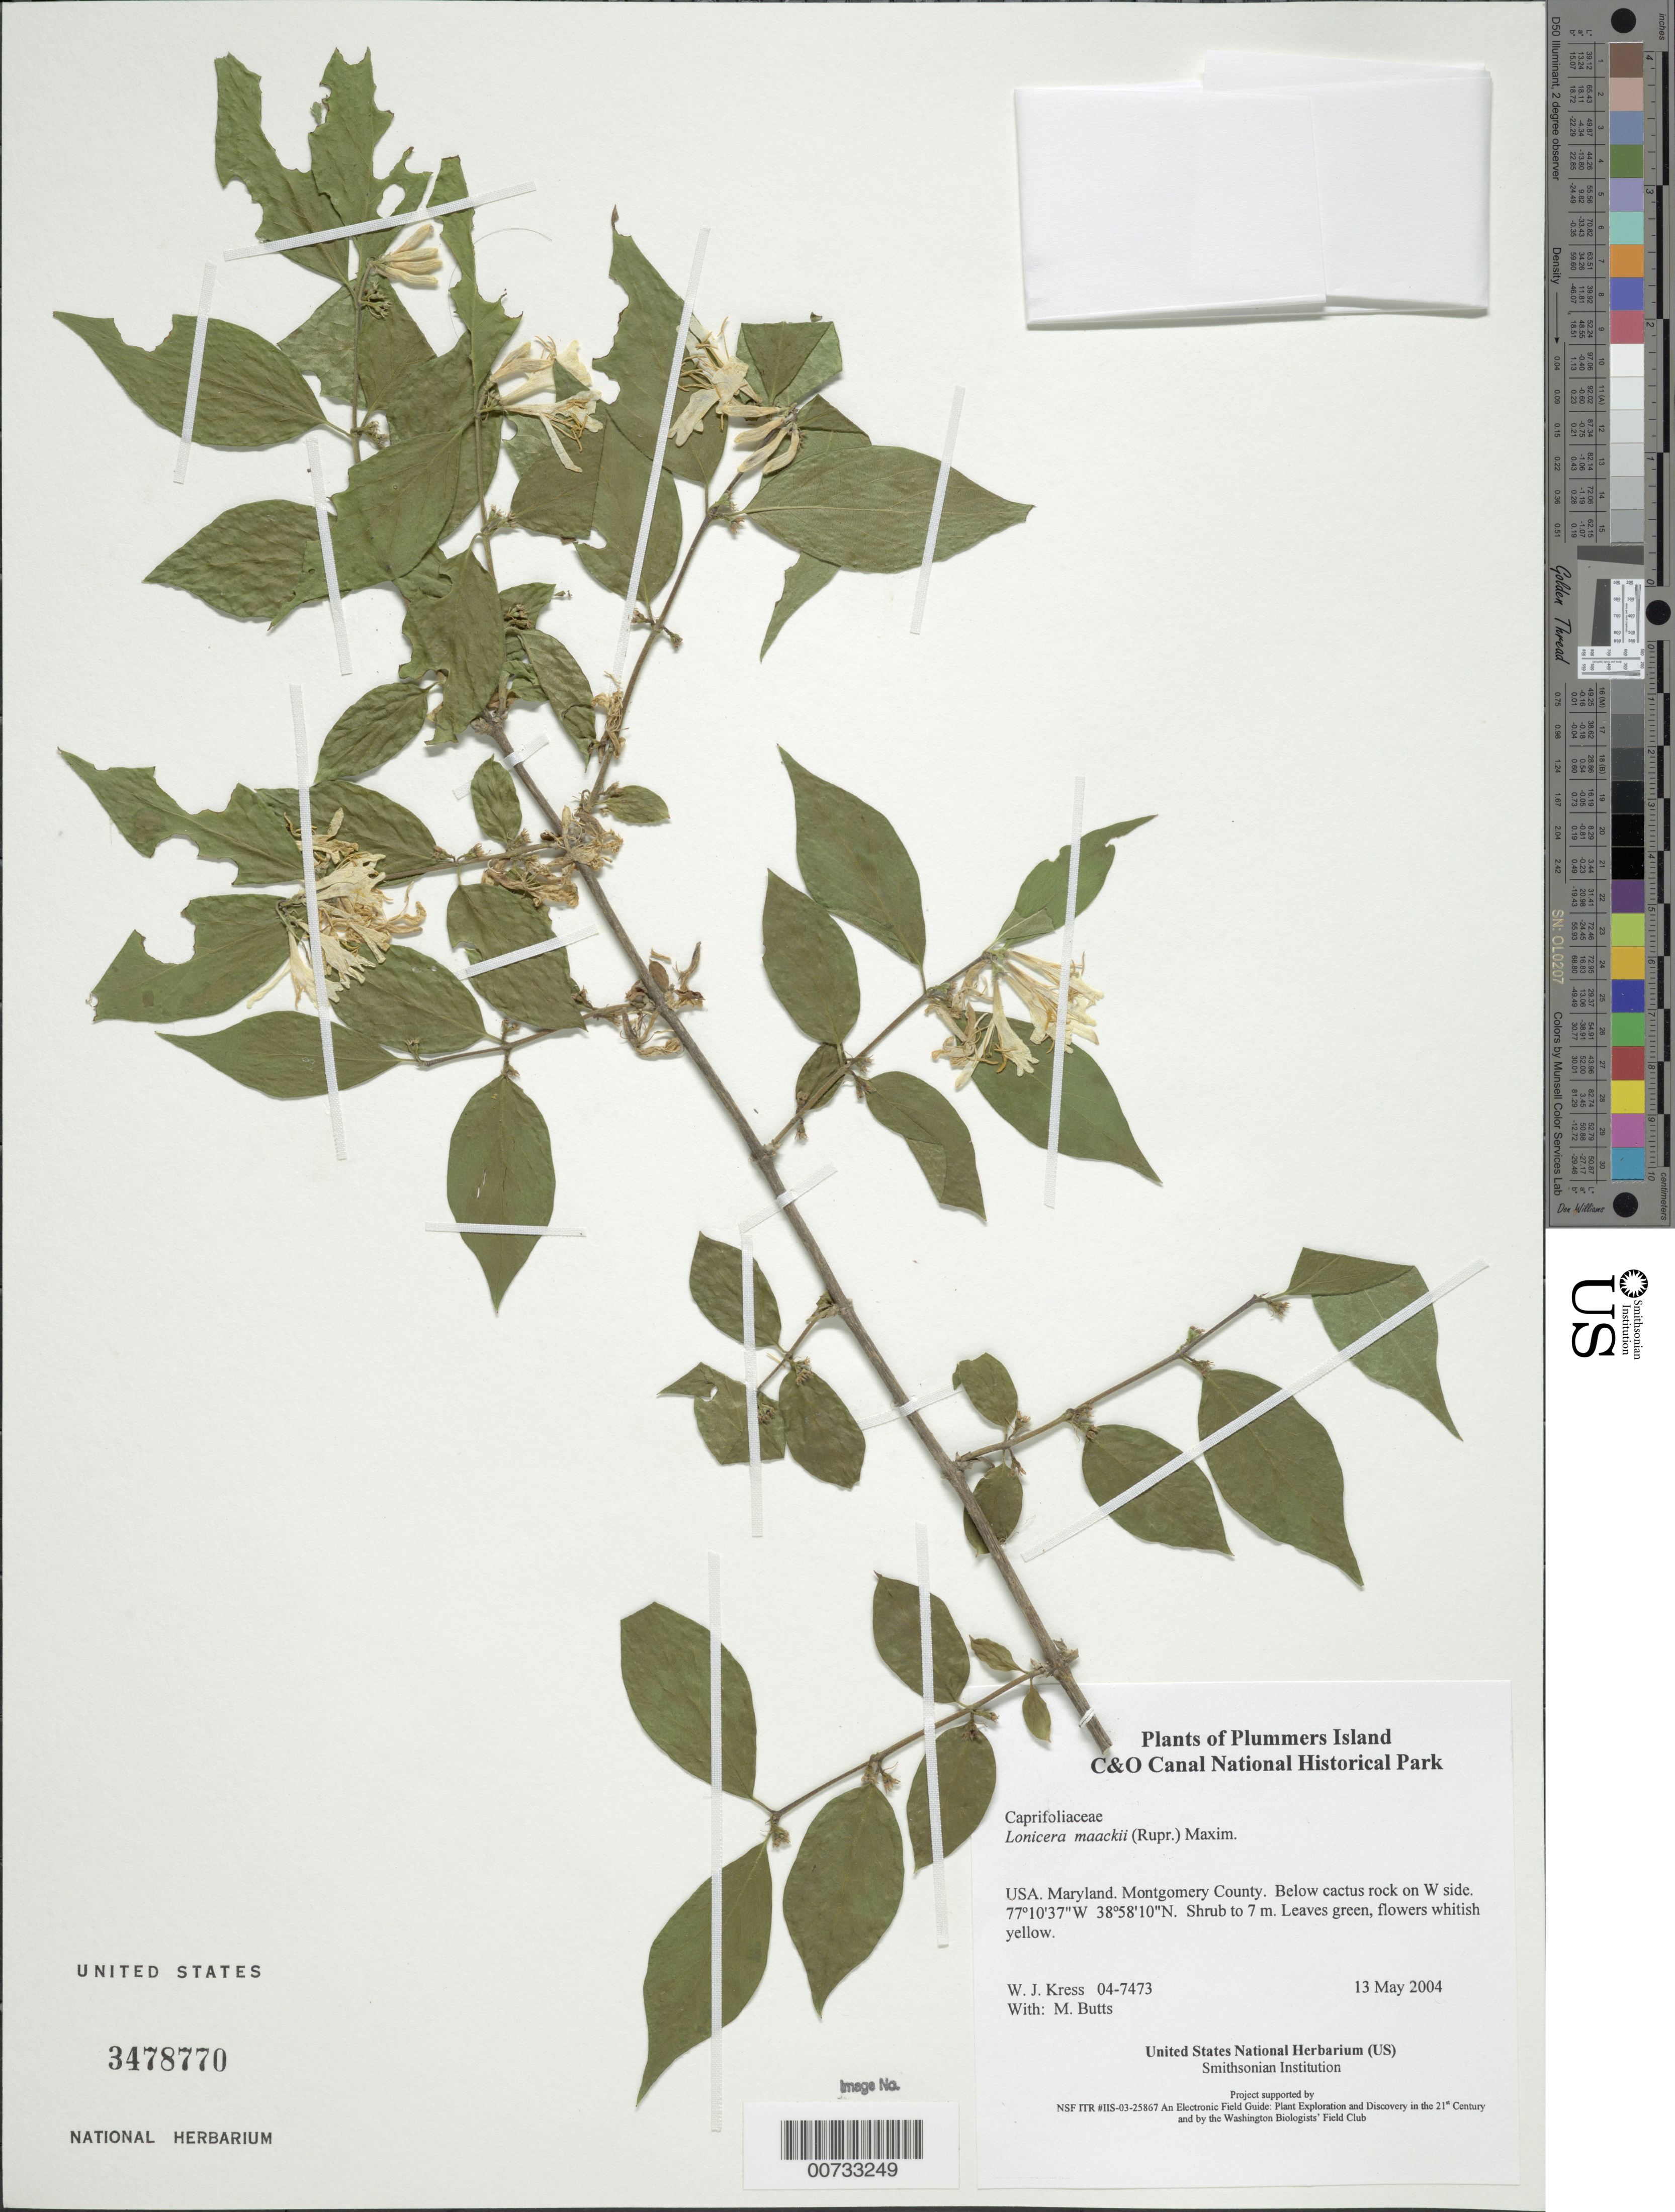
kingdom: Plantae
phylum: Tracheophyta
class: Magnoliopsida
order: Dipsacales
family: Caprifoliaceae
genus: Lonicera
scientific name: Lonicera maackii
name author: (Rupr.) Maxim.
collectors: W. J. Kress & M. B. Butts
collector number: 04-7473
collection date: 2004-05-13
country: United States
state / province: Maryland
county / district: Montgomery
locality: Chesapeake and Ohio Canal National Historical Park, Plummers Island, below cactus rock on W side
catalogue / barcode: US 3478770